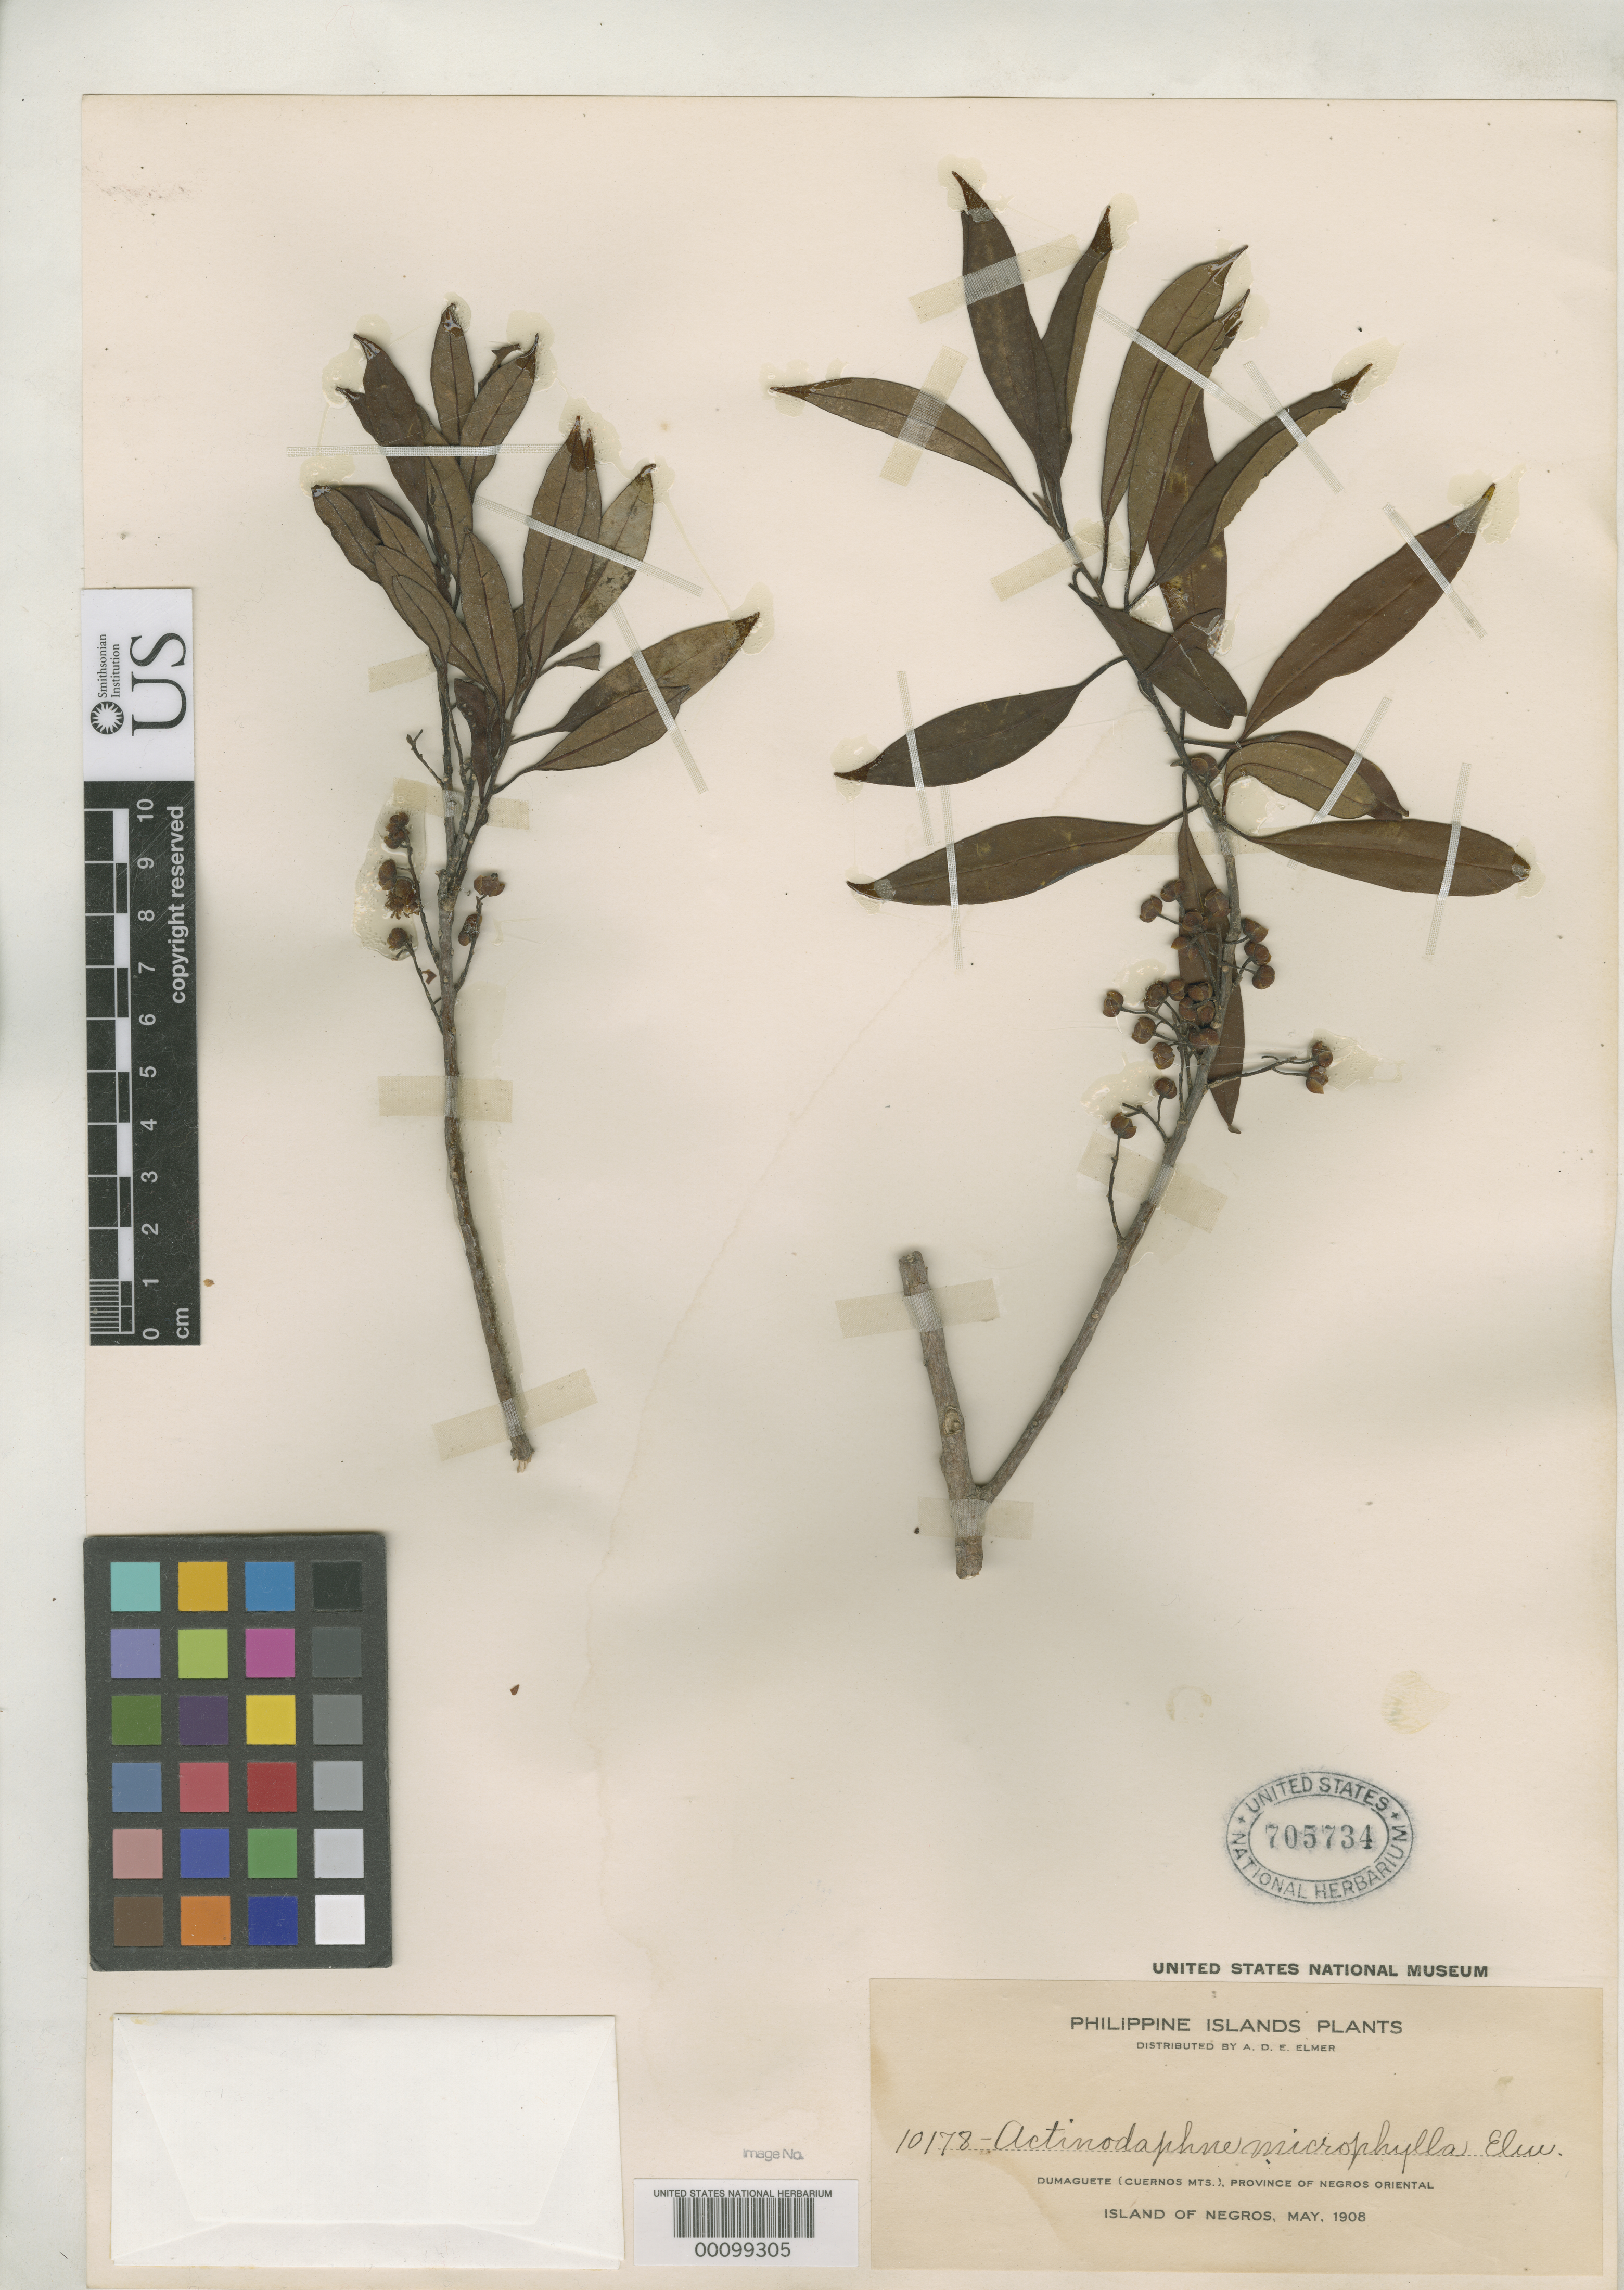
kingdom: Plantae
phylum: Tracheophyta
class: Magnoliopsida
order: Laurales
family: Lauraceae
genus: Actinodaphne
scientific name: Actinodaphne microphylla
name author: Elmer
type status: Isotype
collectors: A. D. E. Elmer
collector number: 10178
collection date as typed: May 1908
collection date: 1908-05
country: Philippines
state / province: Central Visayas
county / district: Negros Oriental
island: Negros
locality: Dumaguete (Cuernos Mts.).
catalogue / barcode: US 705734